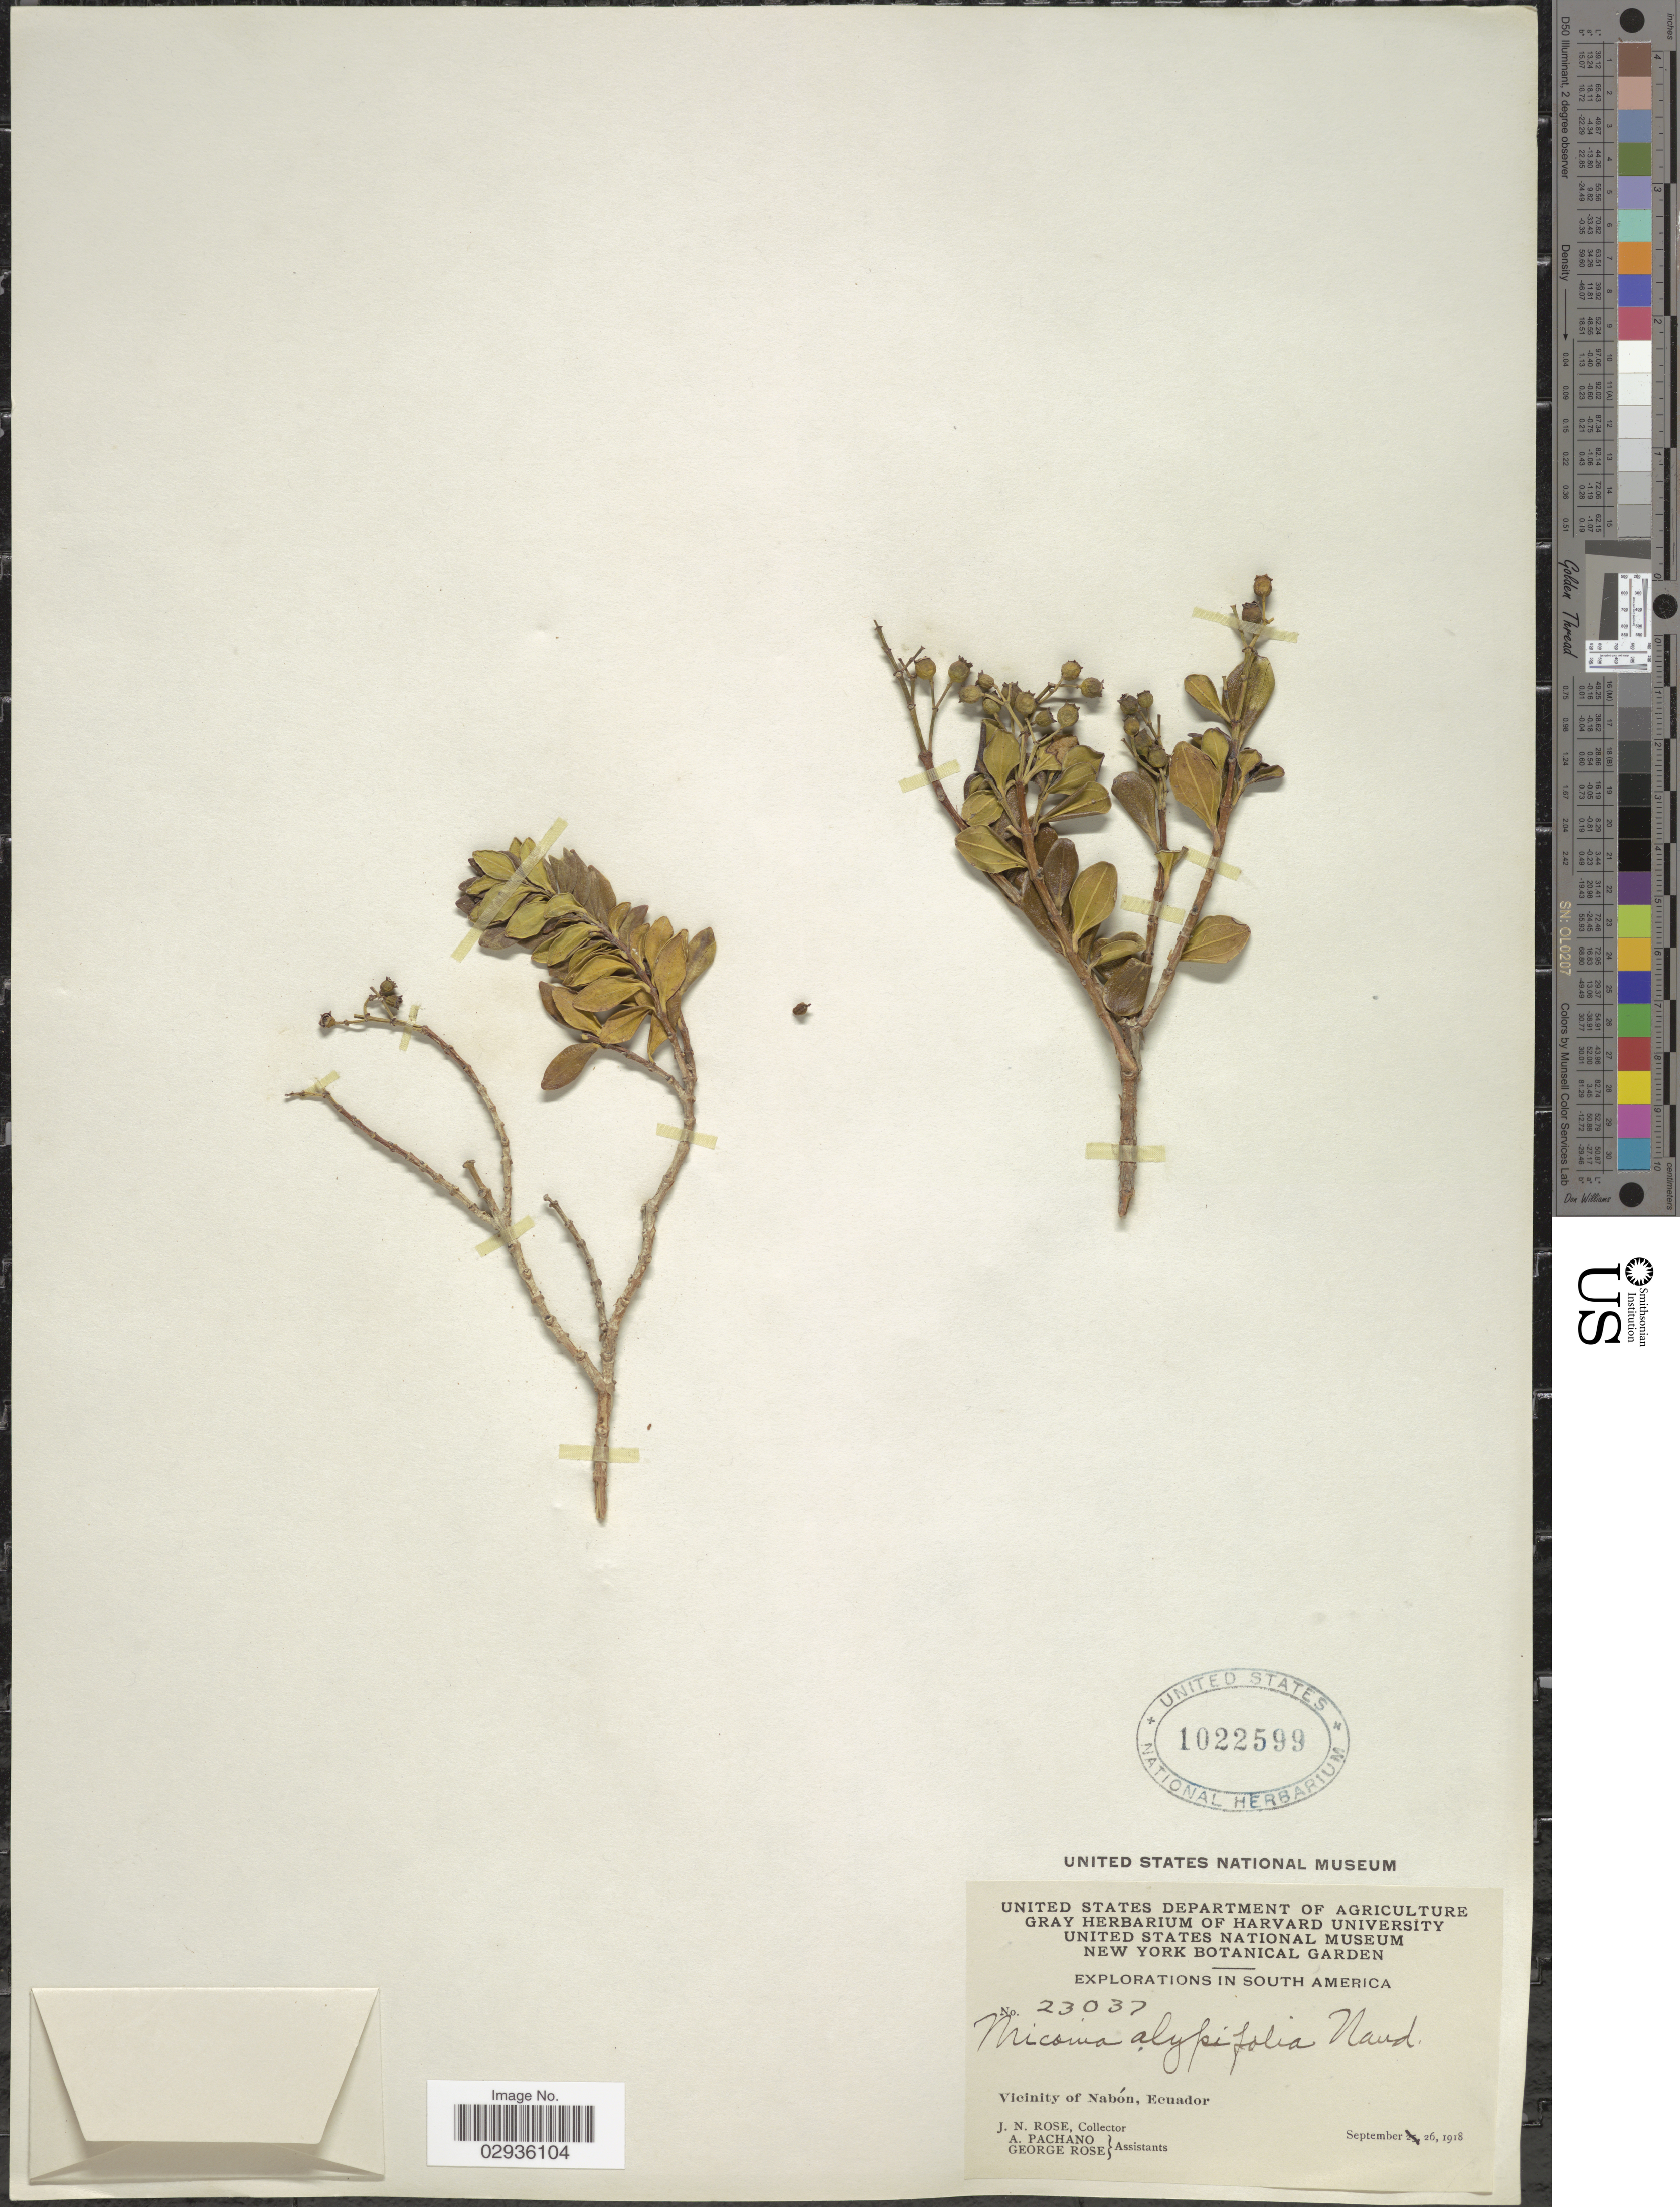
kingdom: Plantae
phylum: Tracheophyta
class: Magnoliopsida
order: Myrtales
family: Melastomataceae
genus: Miconia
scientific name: Miconia alypifolia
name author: Naudin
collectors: J. N. Rose, A. Pachano & G. Rose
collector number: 23037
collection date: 1918-09-26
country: Ecuador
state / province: Azuay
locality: Vicinity of Nabón.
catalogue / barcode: US 1022599